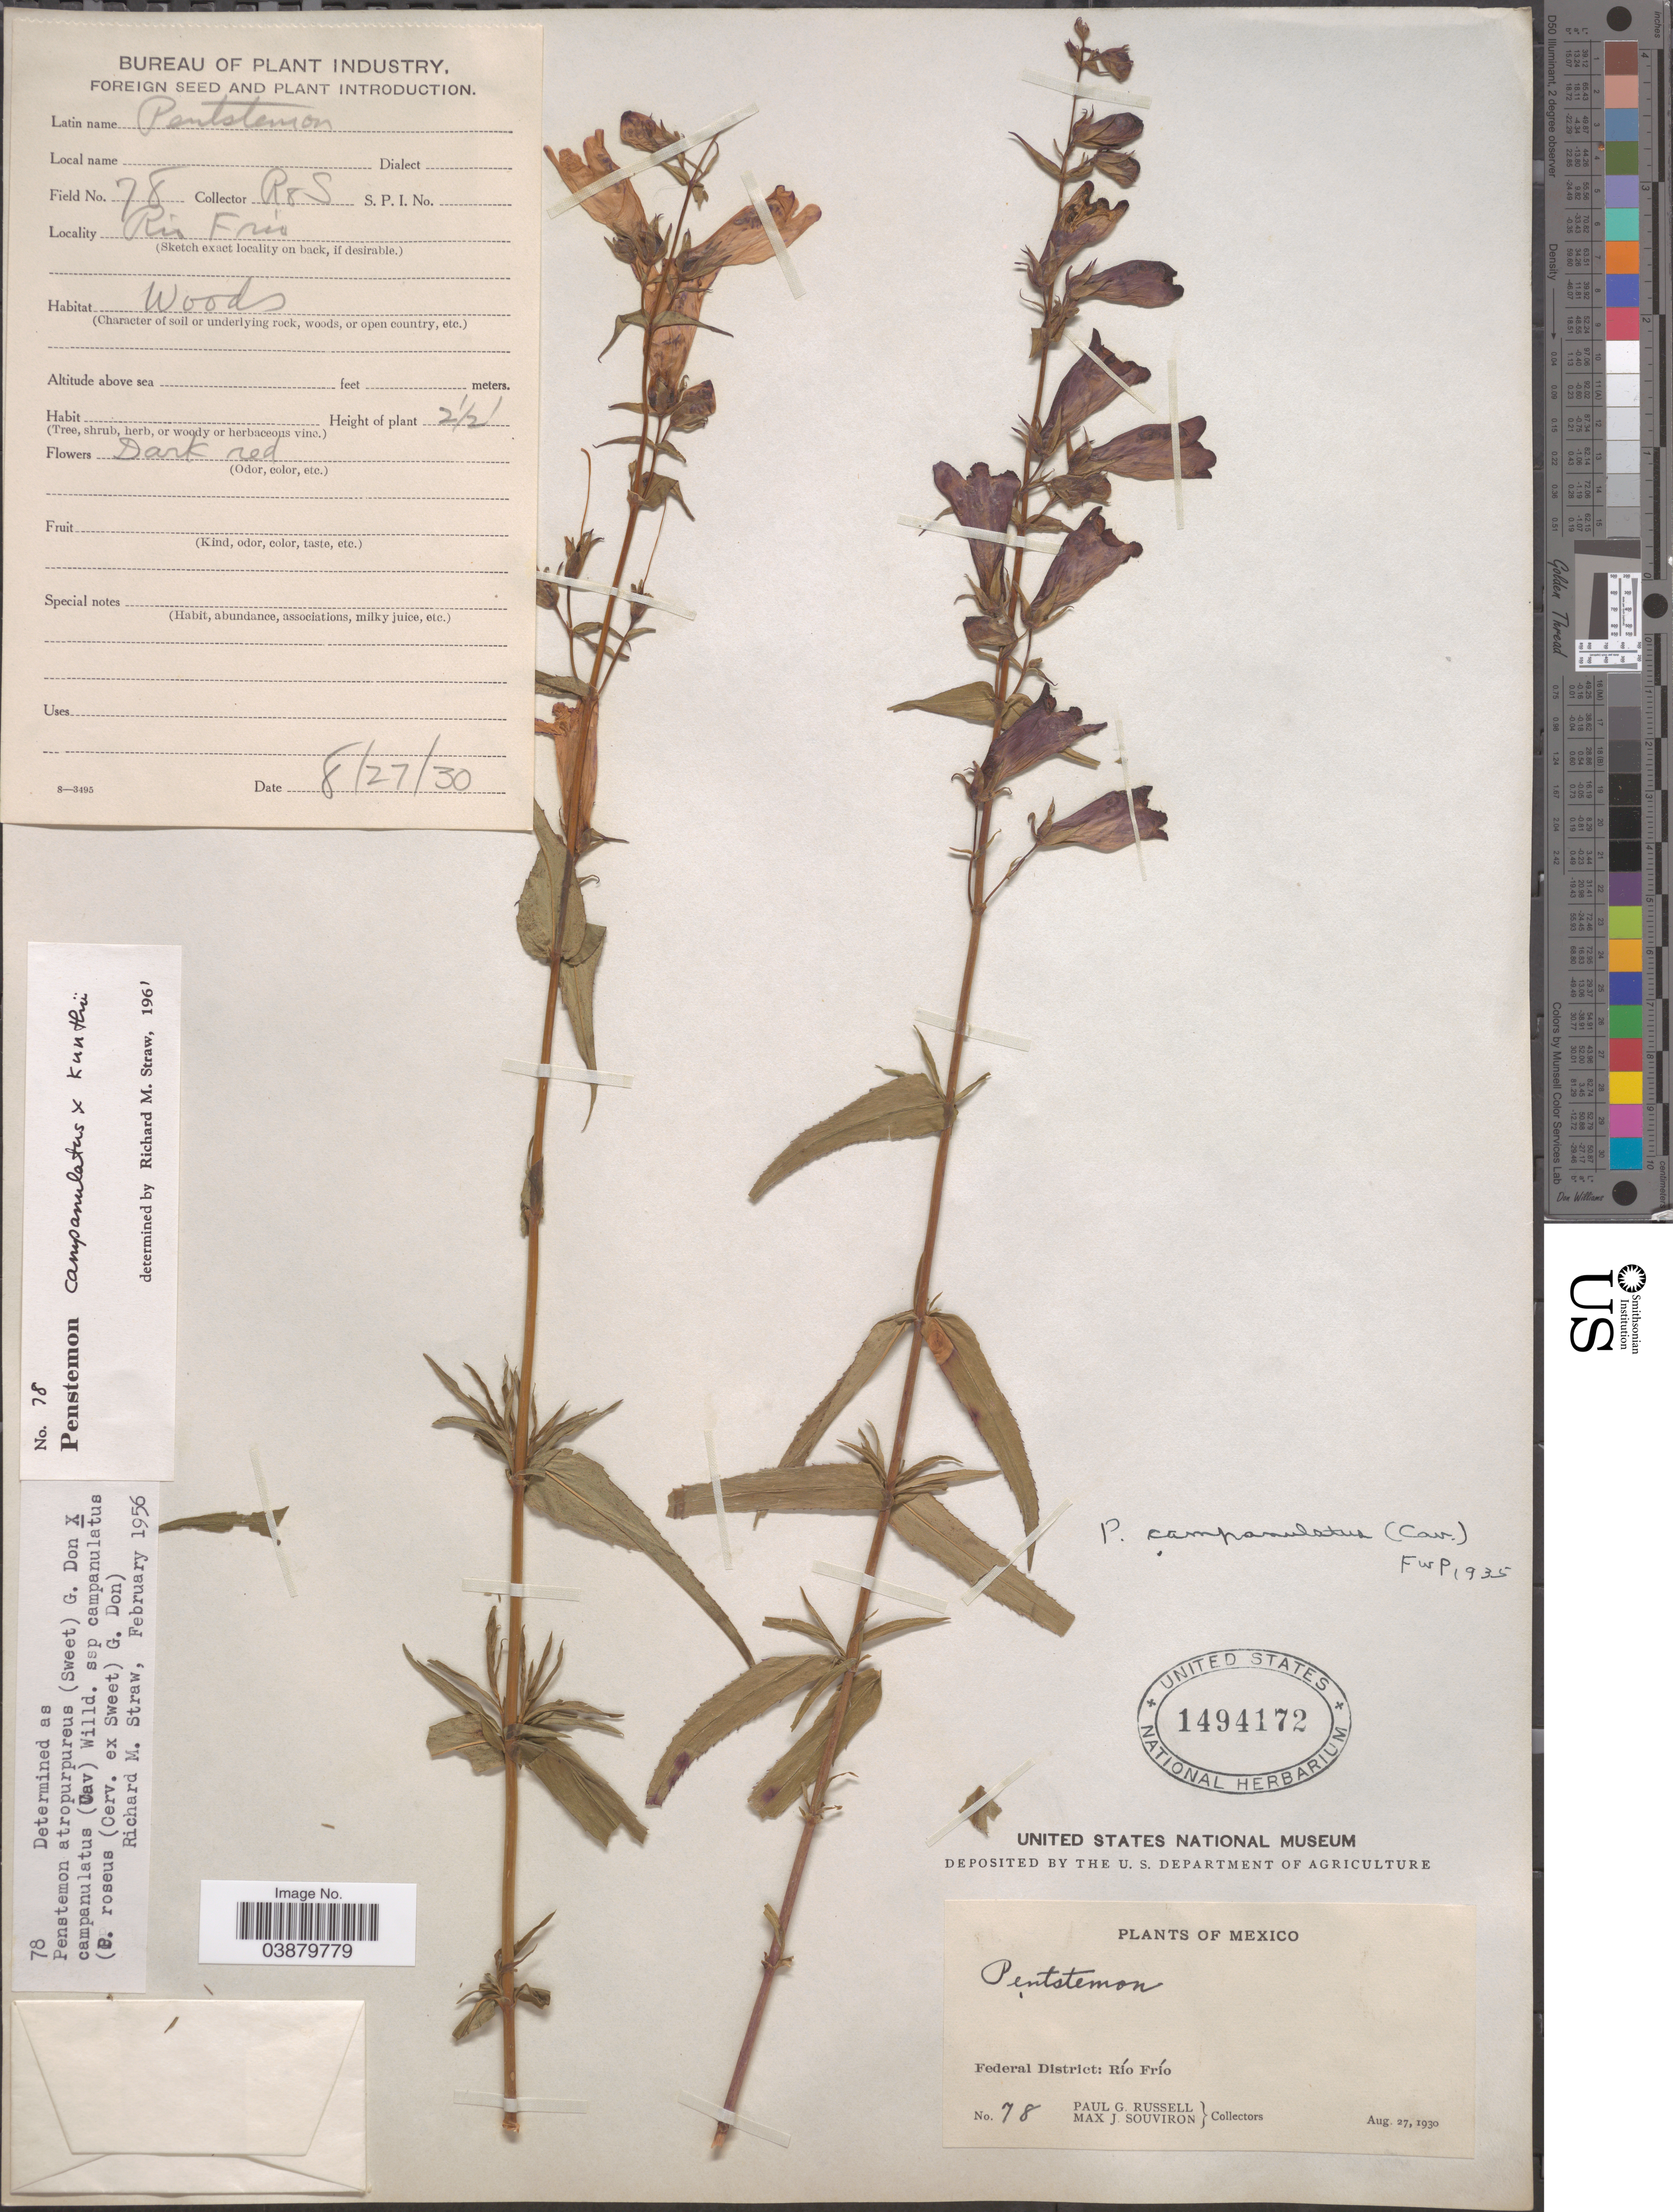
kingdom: Plantae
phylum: Tracheophyta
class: Magnoliopsida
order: Lamiales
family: Plantaginaceae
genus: Penstemon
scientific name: Penstemon kunthii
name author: G. Don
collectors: P. G. Russell & M. J. Souviron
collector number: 78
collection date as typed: Transcribed d/m/y: 27/8/30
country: Mexico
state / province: Distrito Federal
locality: Federal District: Río Frío.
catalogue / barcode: US 1494172